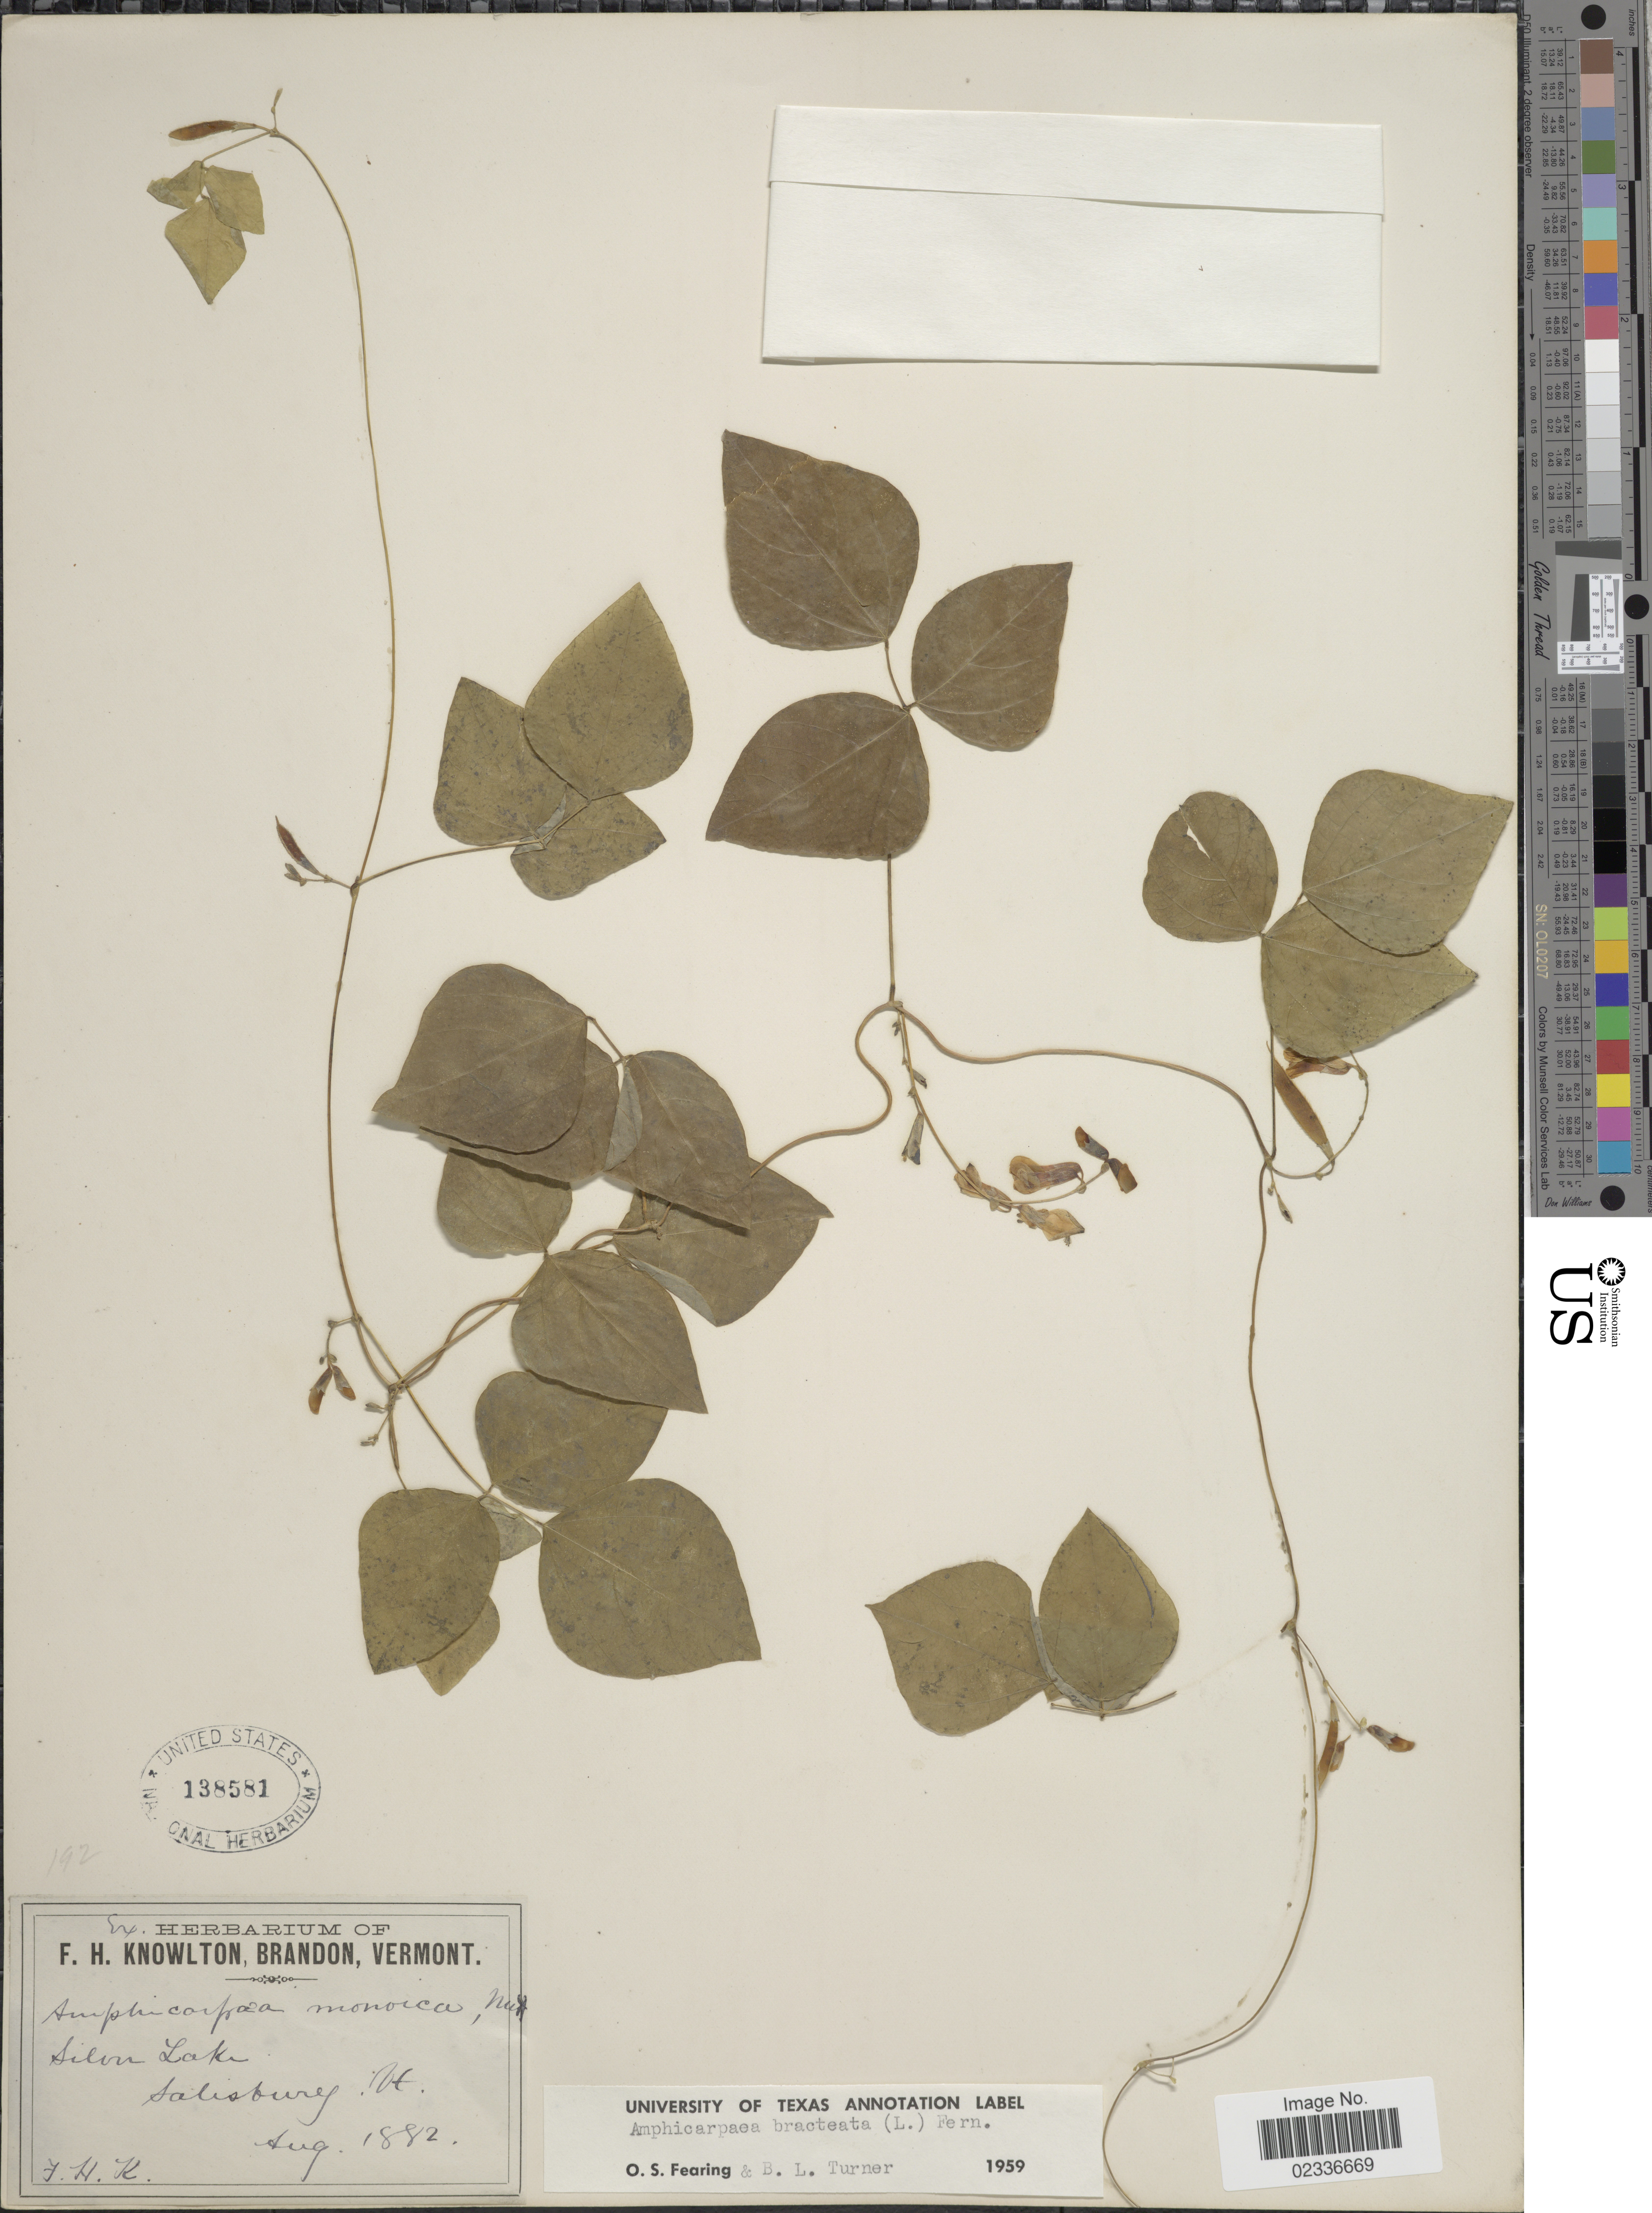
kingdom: Plantae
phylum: Tracheophyta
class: Magnoliopsida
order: Fabales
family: Fabaceae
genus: Amphicarpaea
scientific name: Amphicarpaea bracteata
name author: (L.) Fernald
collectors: F. H. Knowlton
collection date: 1882-08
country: United States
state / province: Vermont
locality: Silver Lake, Salisbury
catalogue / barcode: US 138581